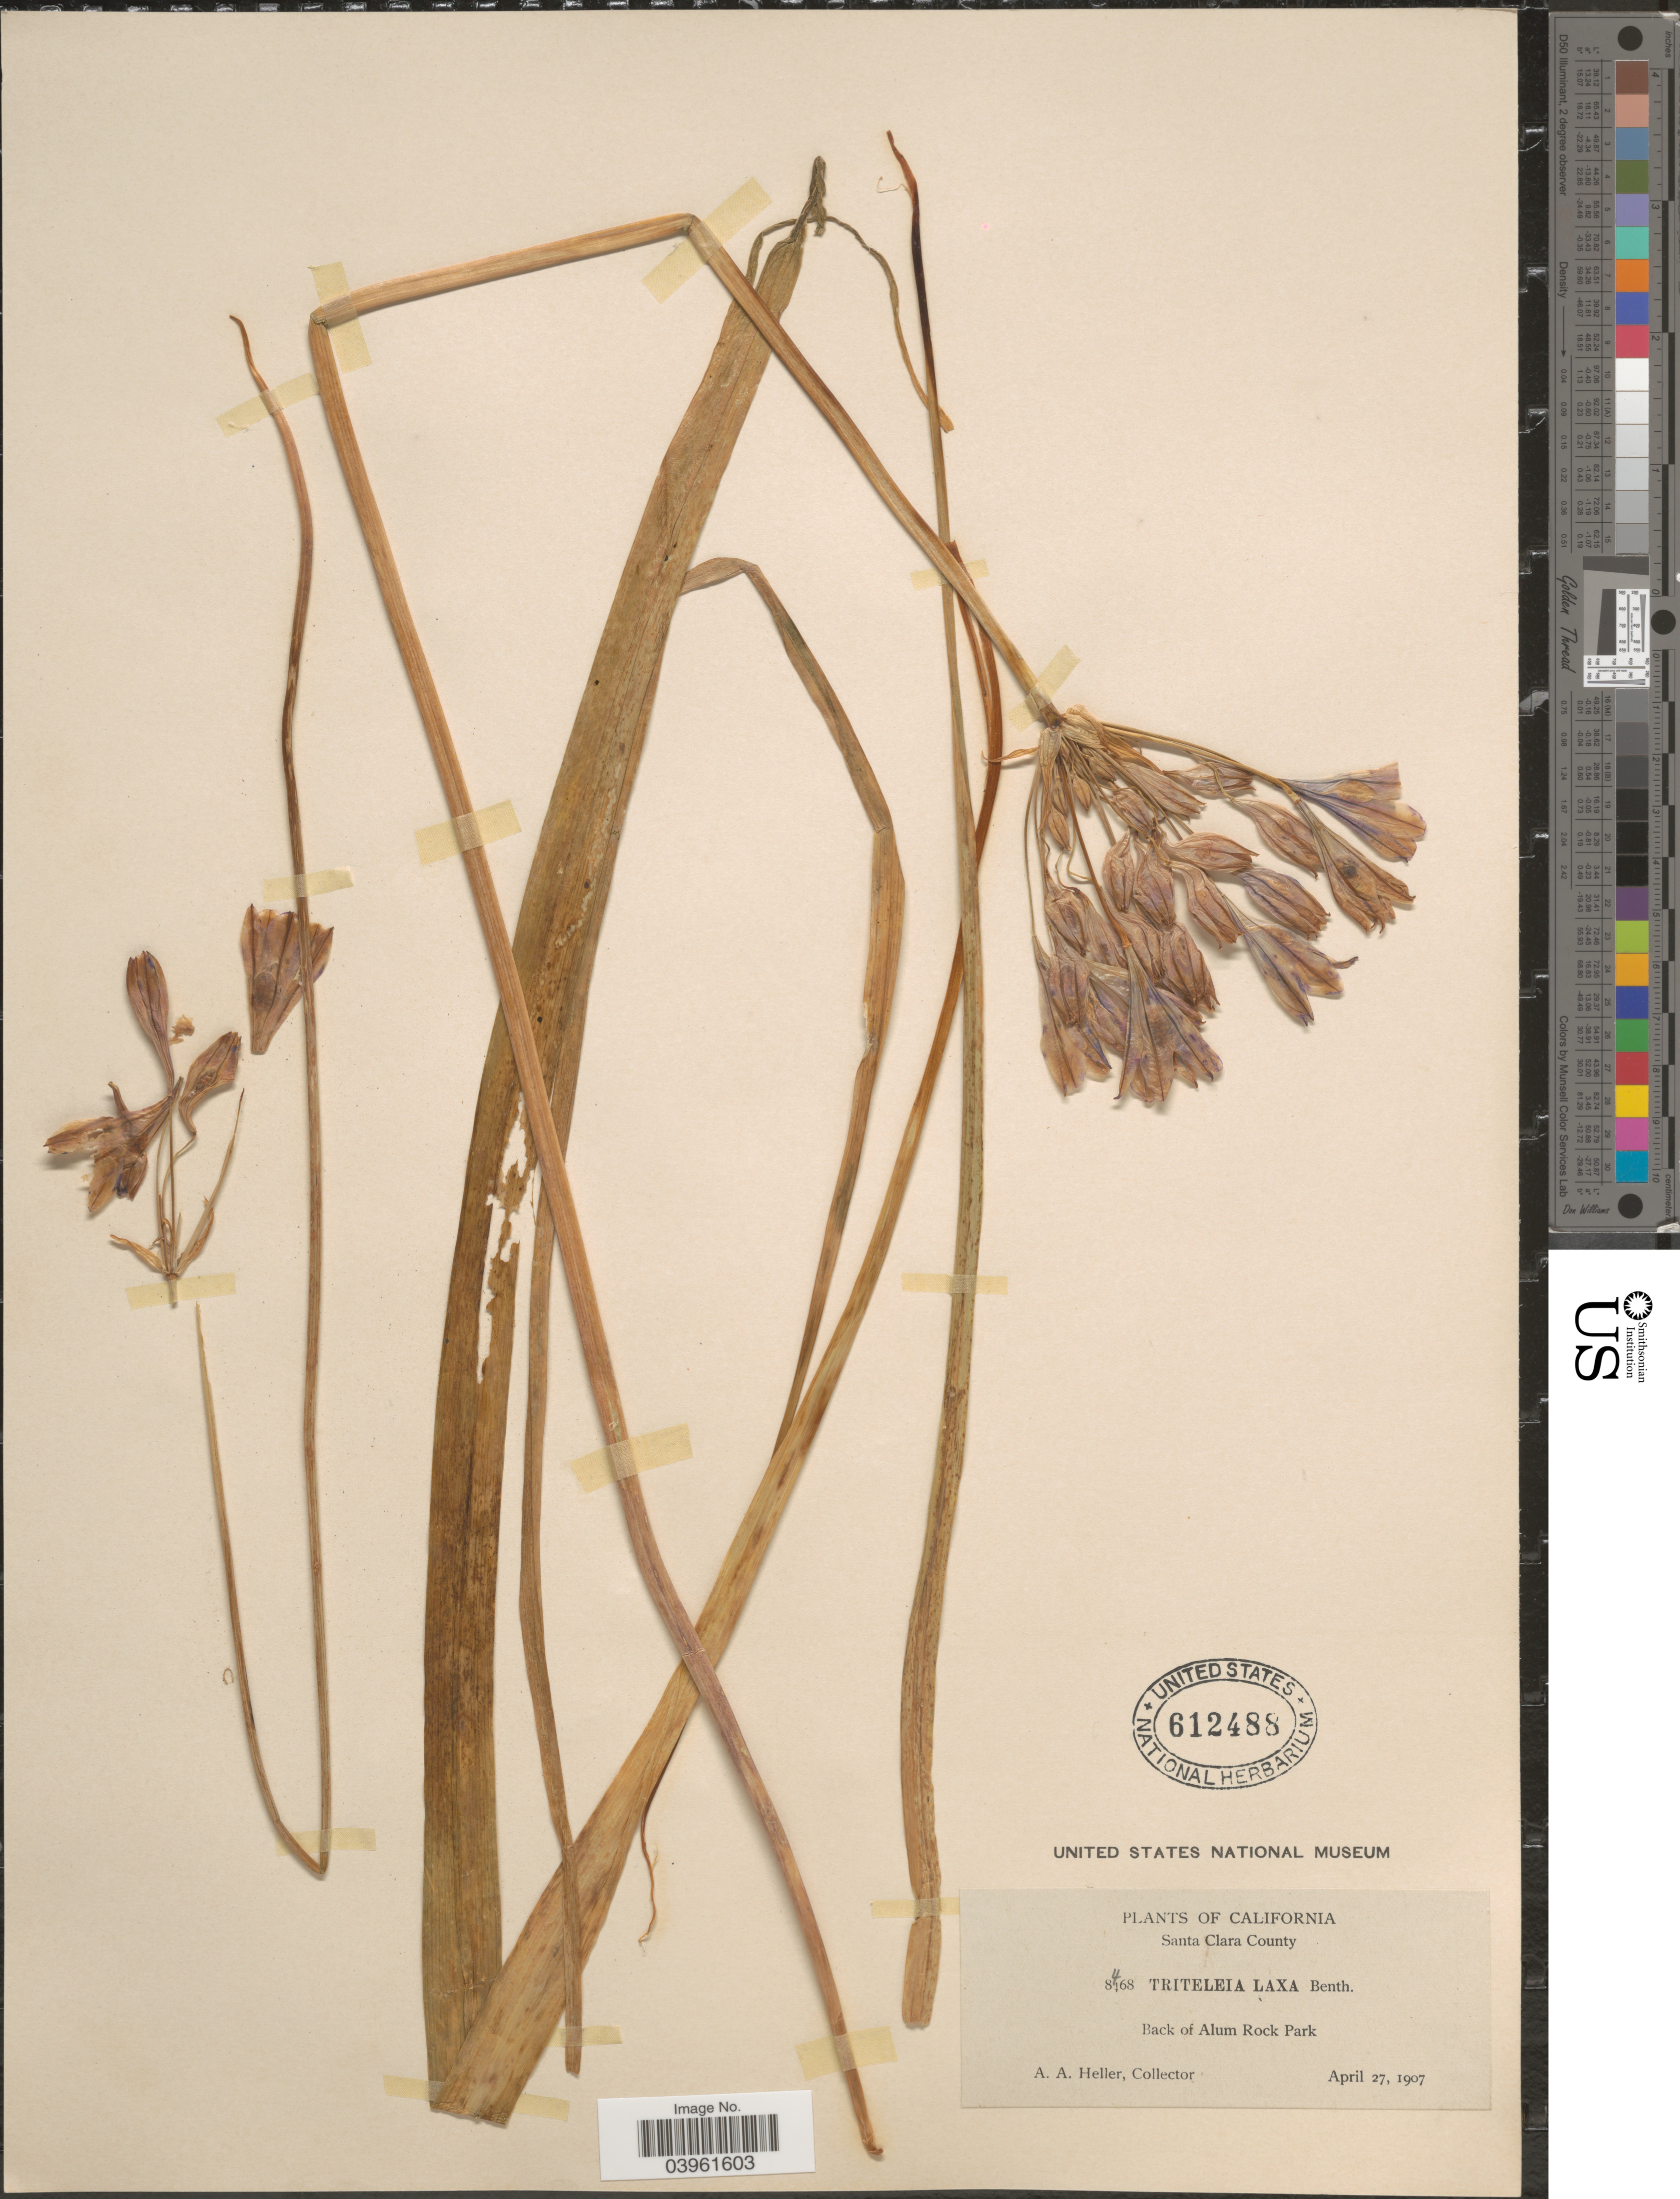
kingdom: Plantae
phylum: Tracheophyta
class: Liliopsida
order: Asparagales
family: Asparagaceae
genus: Triteleia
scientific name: Triteleia laxa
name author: Benth.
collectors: A. A. Heller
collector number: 8468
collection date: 1907-04-27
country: United States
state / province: California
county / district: Santa Clara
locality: Santa Clara County. Back of Alum Rock Park.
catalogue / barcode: US 612488